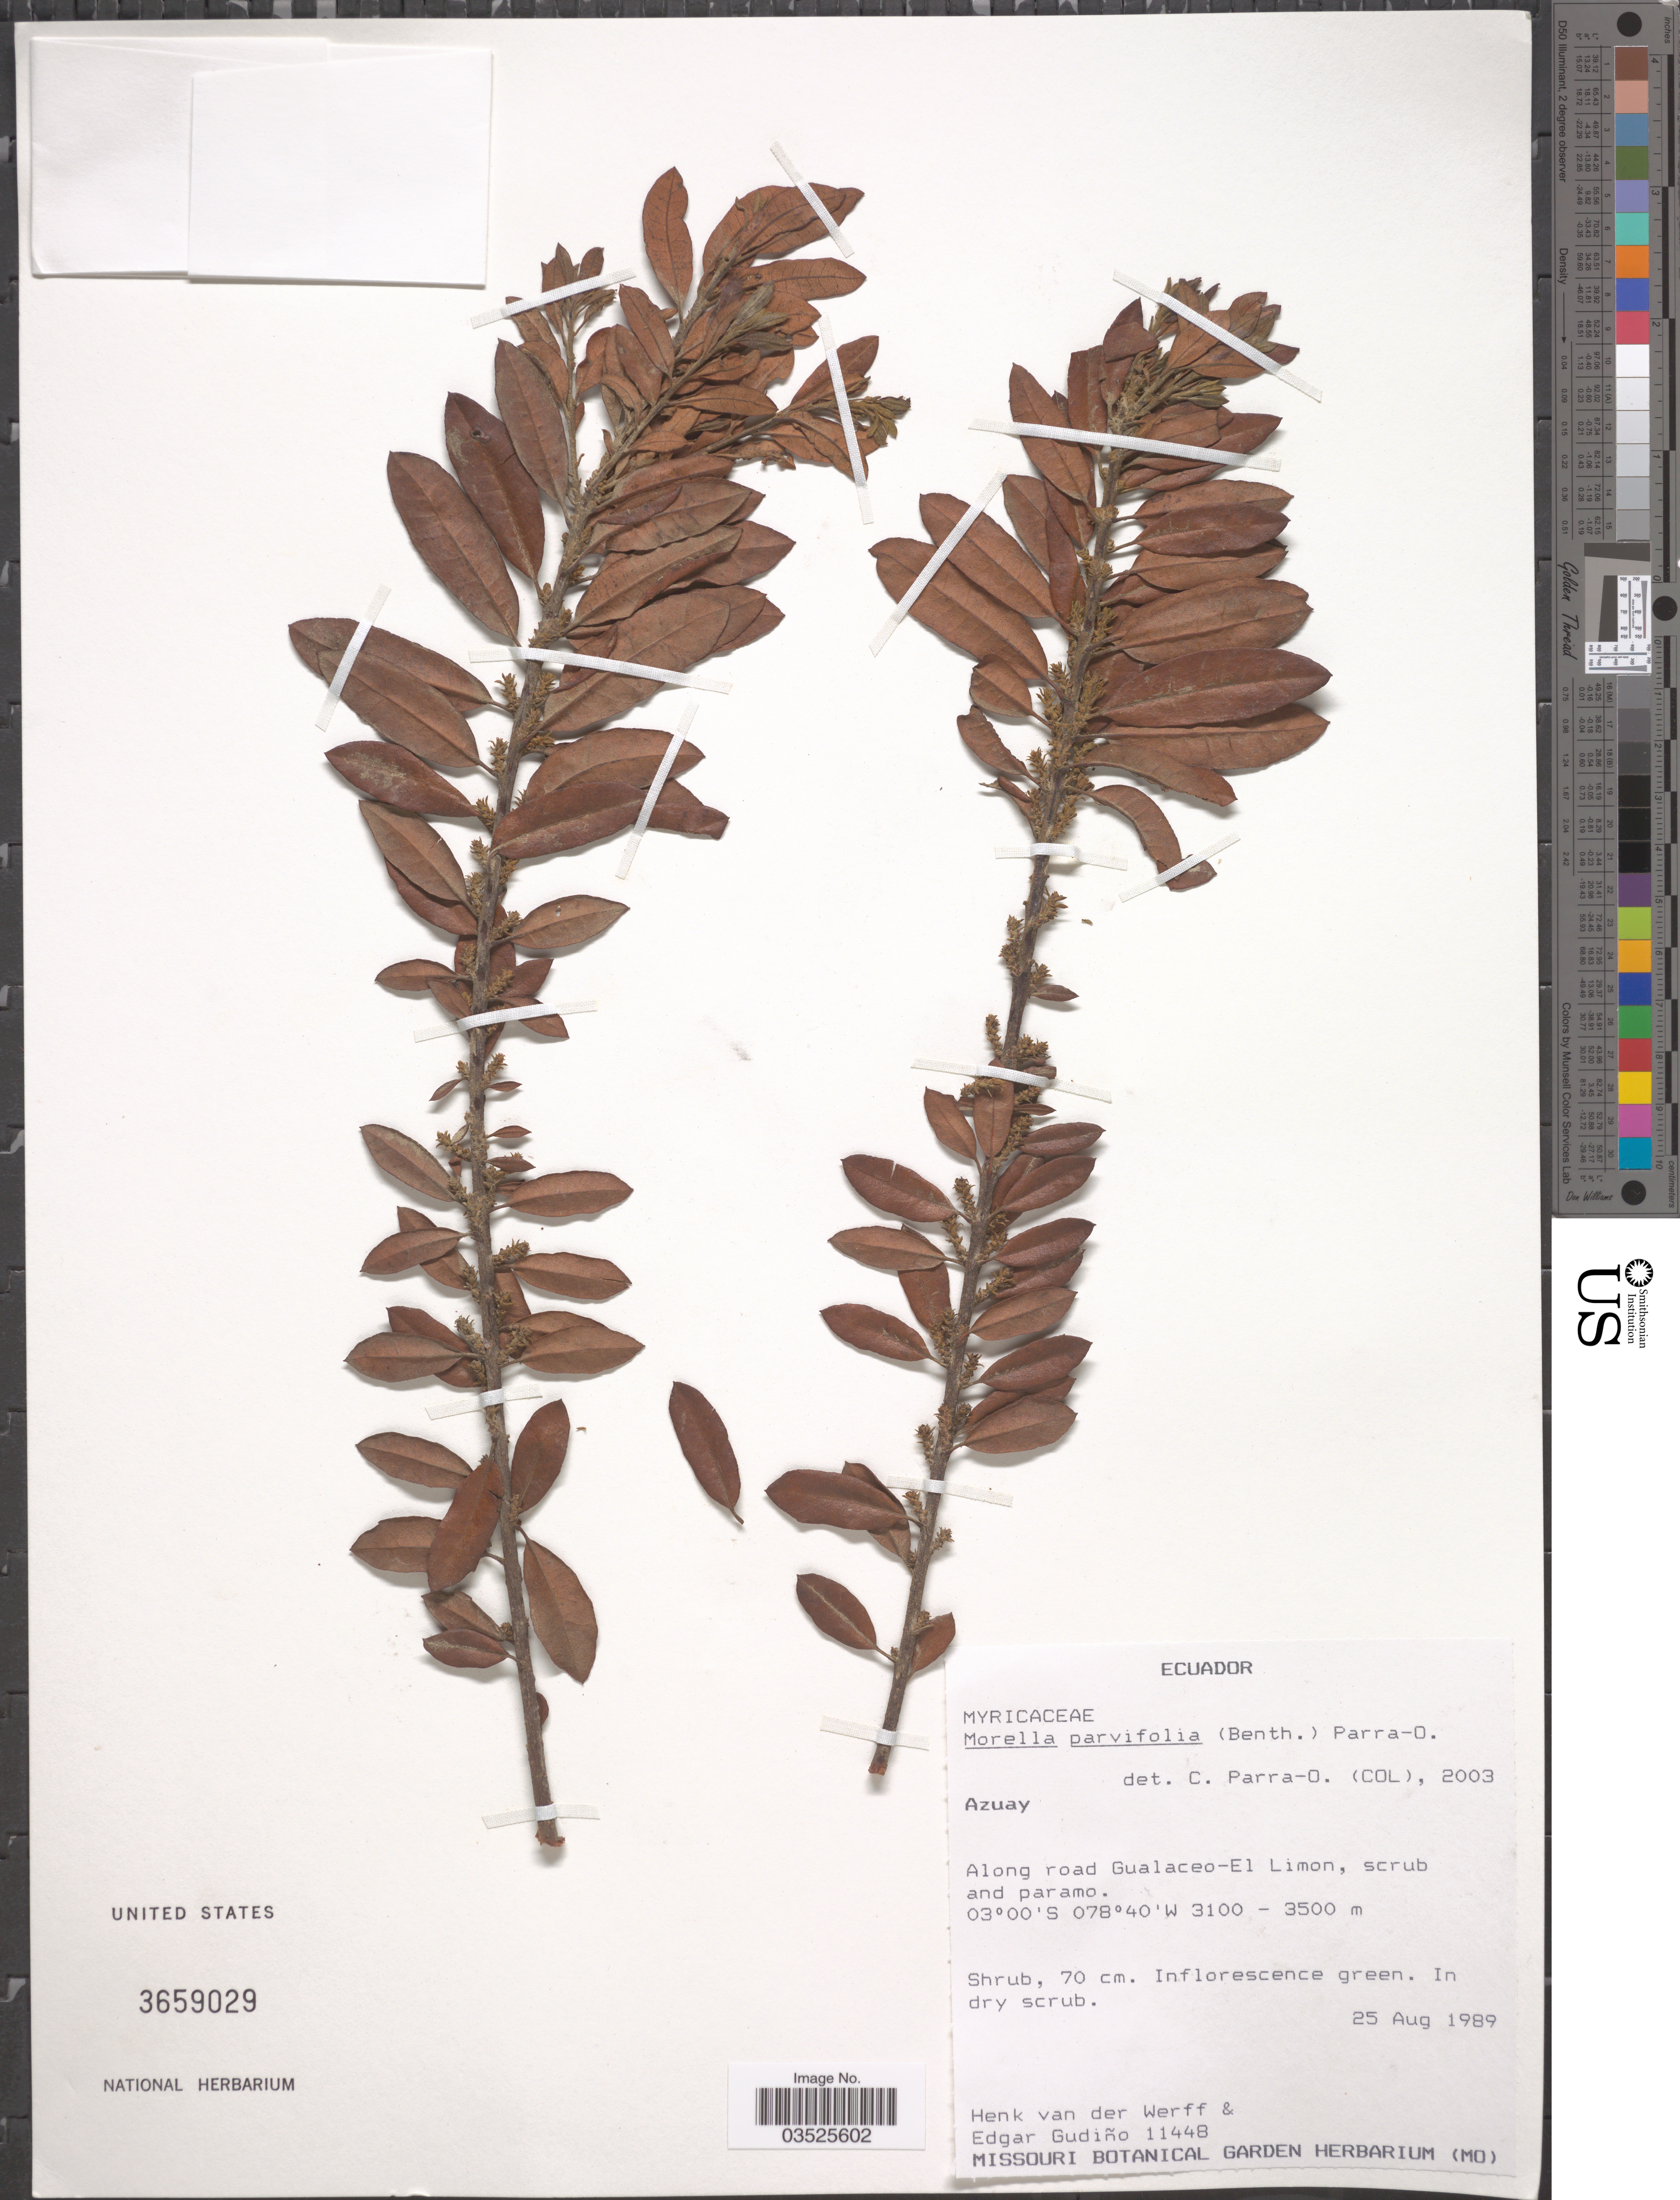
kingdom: Plantae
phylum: Tracheophyta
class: Magnoliopsida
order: Fagales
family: Myricaceae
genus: Myrica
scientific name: Myrica parvifolia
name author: Benth.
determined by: Parra-O, Carlos A., Instituto de Ciencias Naturales - Universidad Nacional de Colombia (COLOMBIA)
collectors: H. van der Werff & E. Gudiño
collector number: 11448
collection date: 1989-08-25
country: Ecuador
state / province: Azuay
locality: Along road Gualaceo-El Limon.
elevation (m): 3100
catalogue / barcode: US 3659029